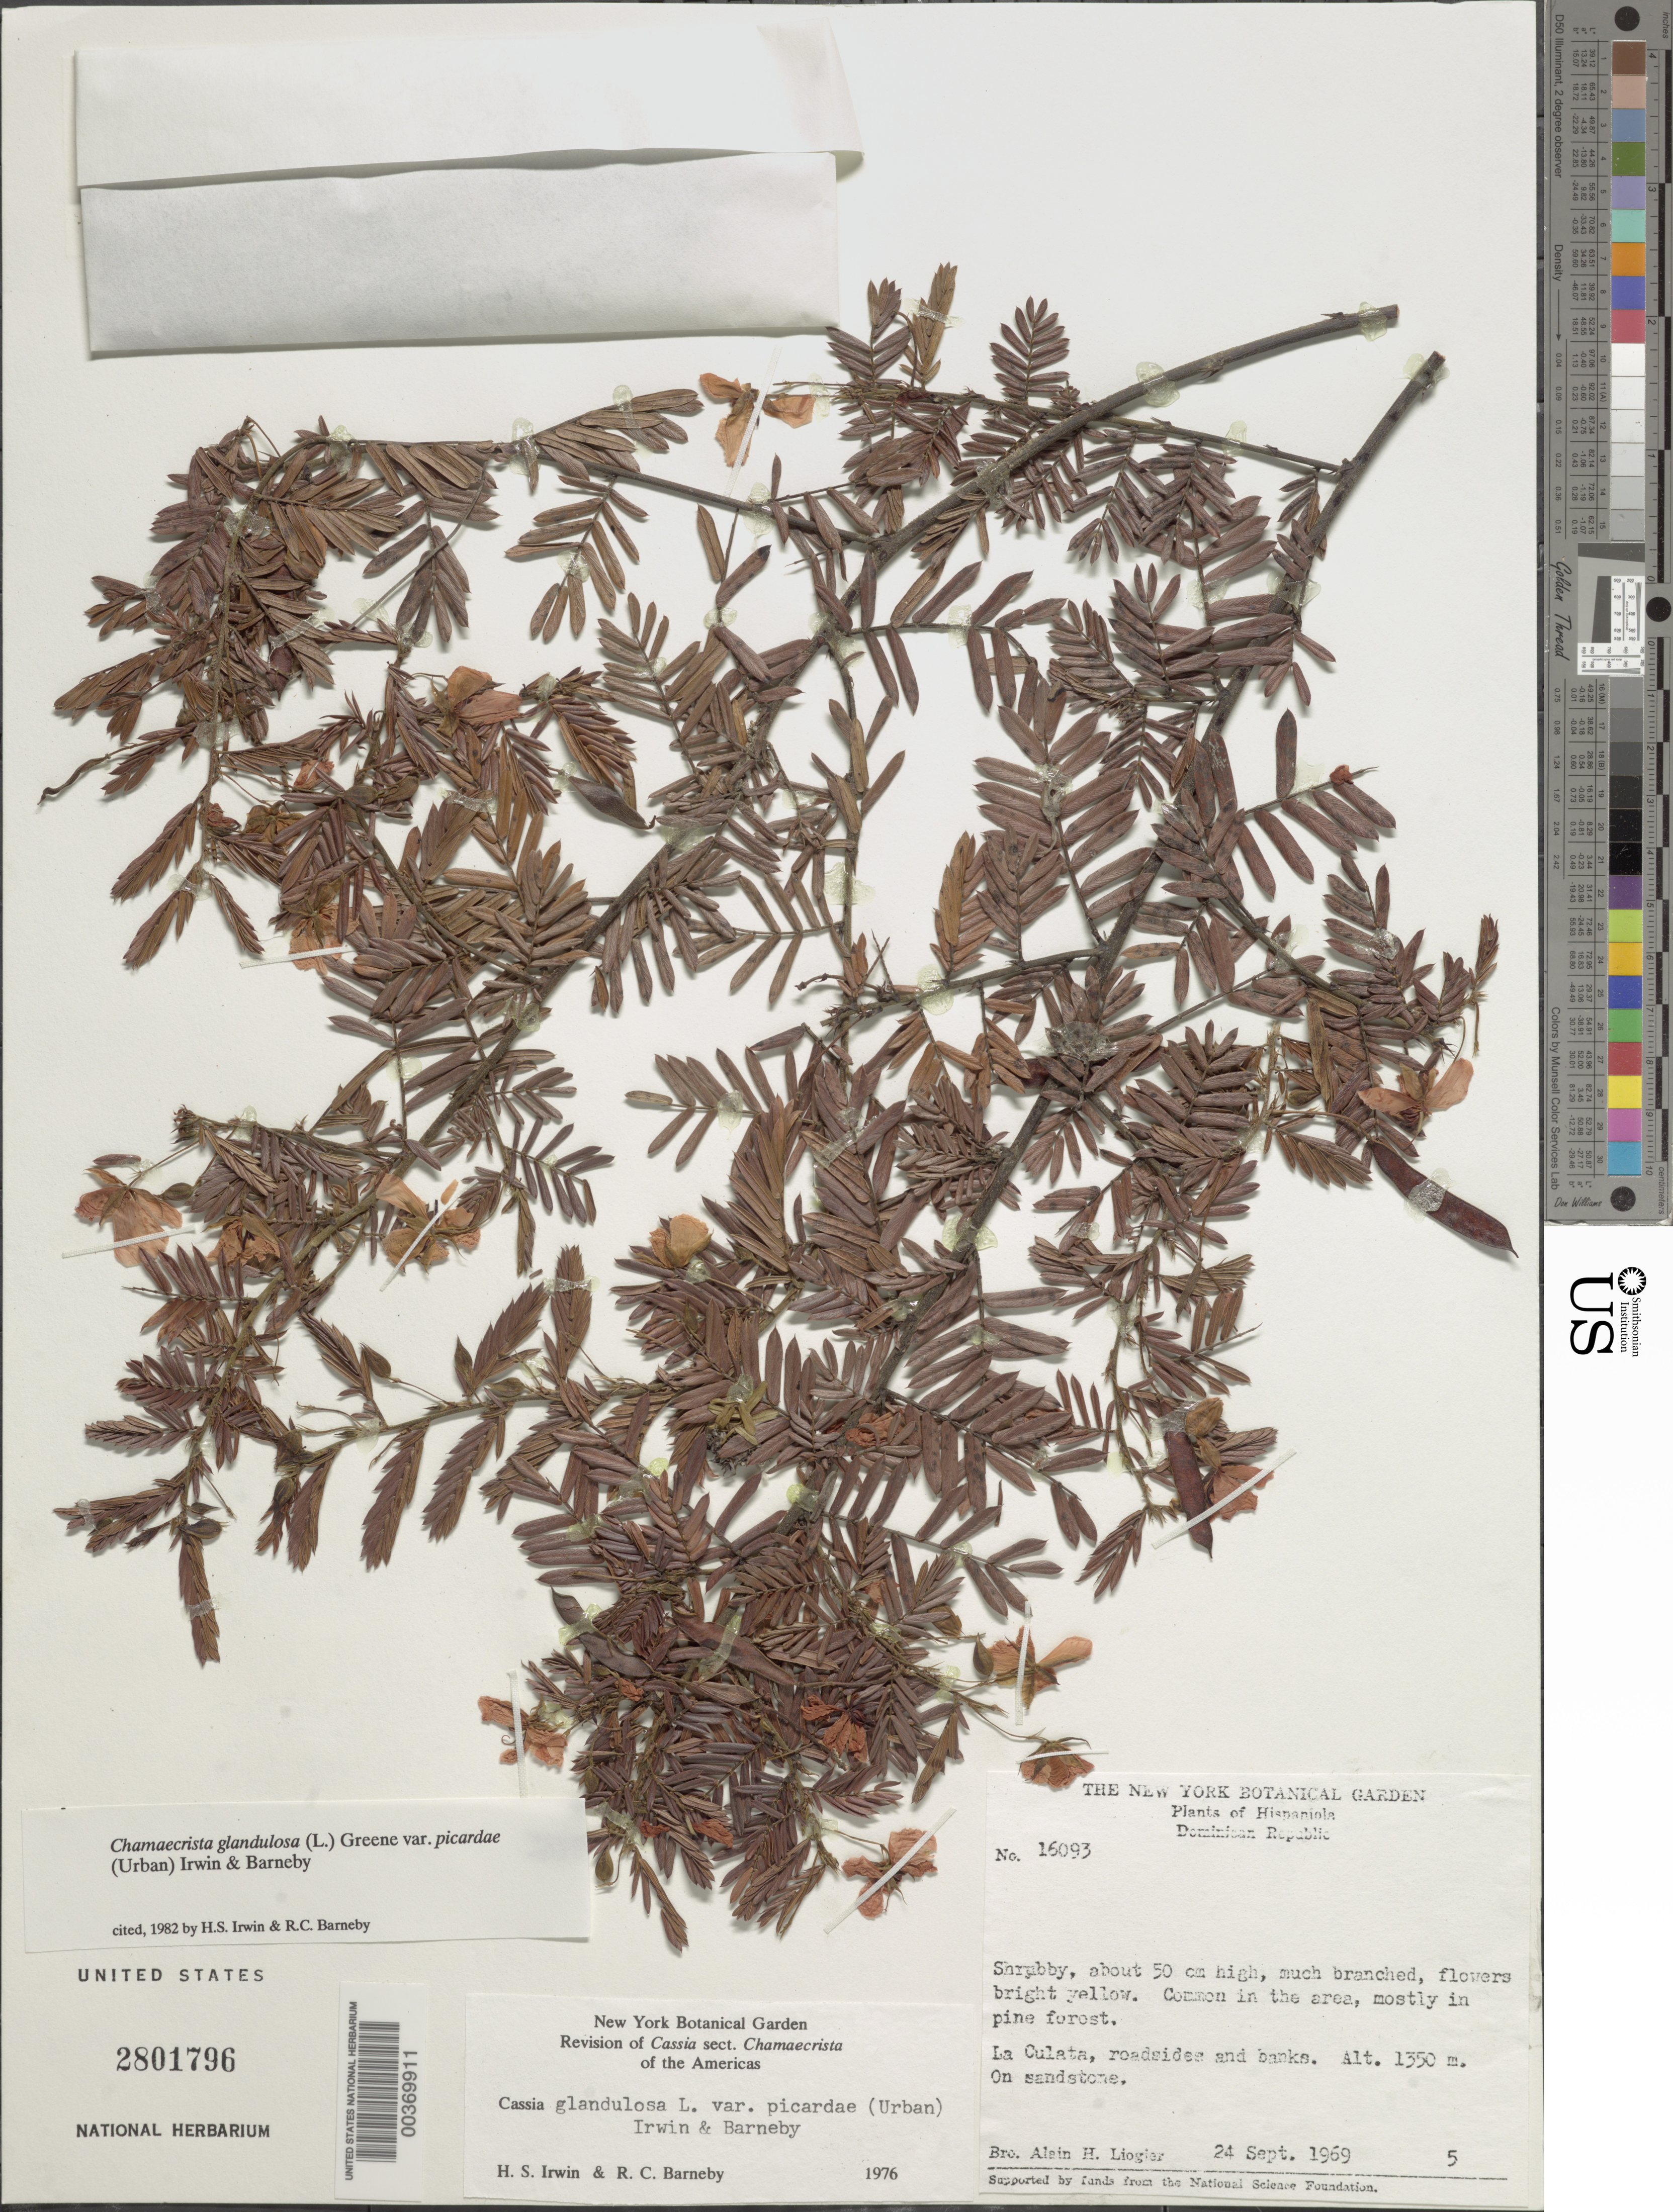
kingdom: Plantae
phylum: Tracheophyta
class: Magnoliopsida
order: Fabales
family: Fabaceae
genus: Chamaecrista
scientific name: Chamaecrista glandulosa var. picardae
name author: (Urb.) H.S. Irwin & Barneby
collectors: A. H. Liogier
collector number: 16093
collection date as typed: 24 Sep 1969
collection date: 1969-09-24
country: Dominican Republic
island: Hispaniola Island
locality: La culata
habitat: Roadsides and banks; on sandstone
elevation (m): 1350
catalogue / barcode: US 2801796